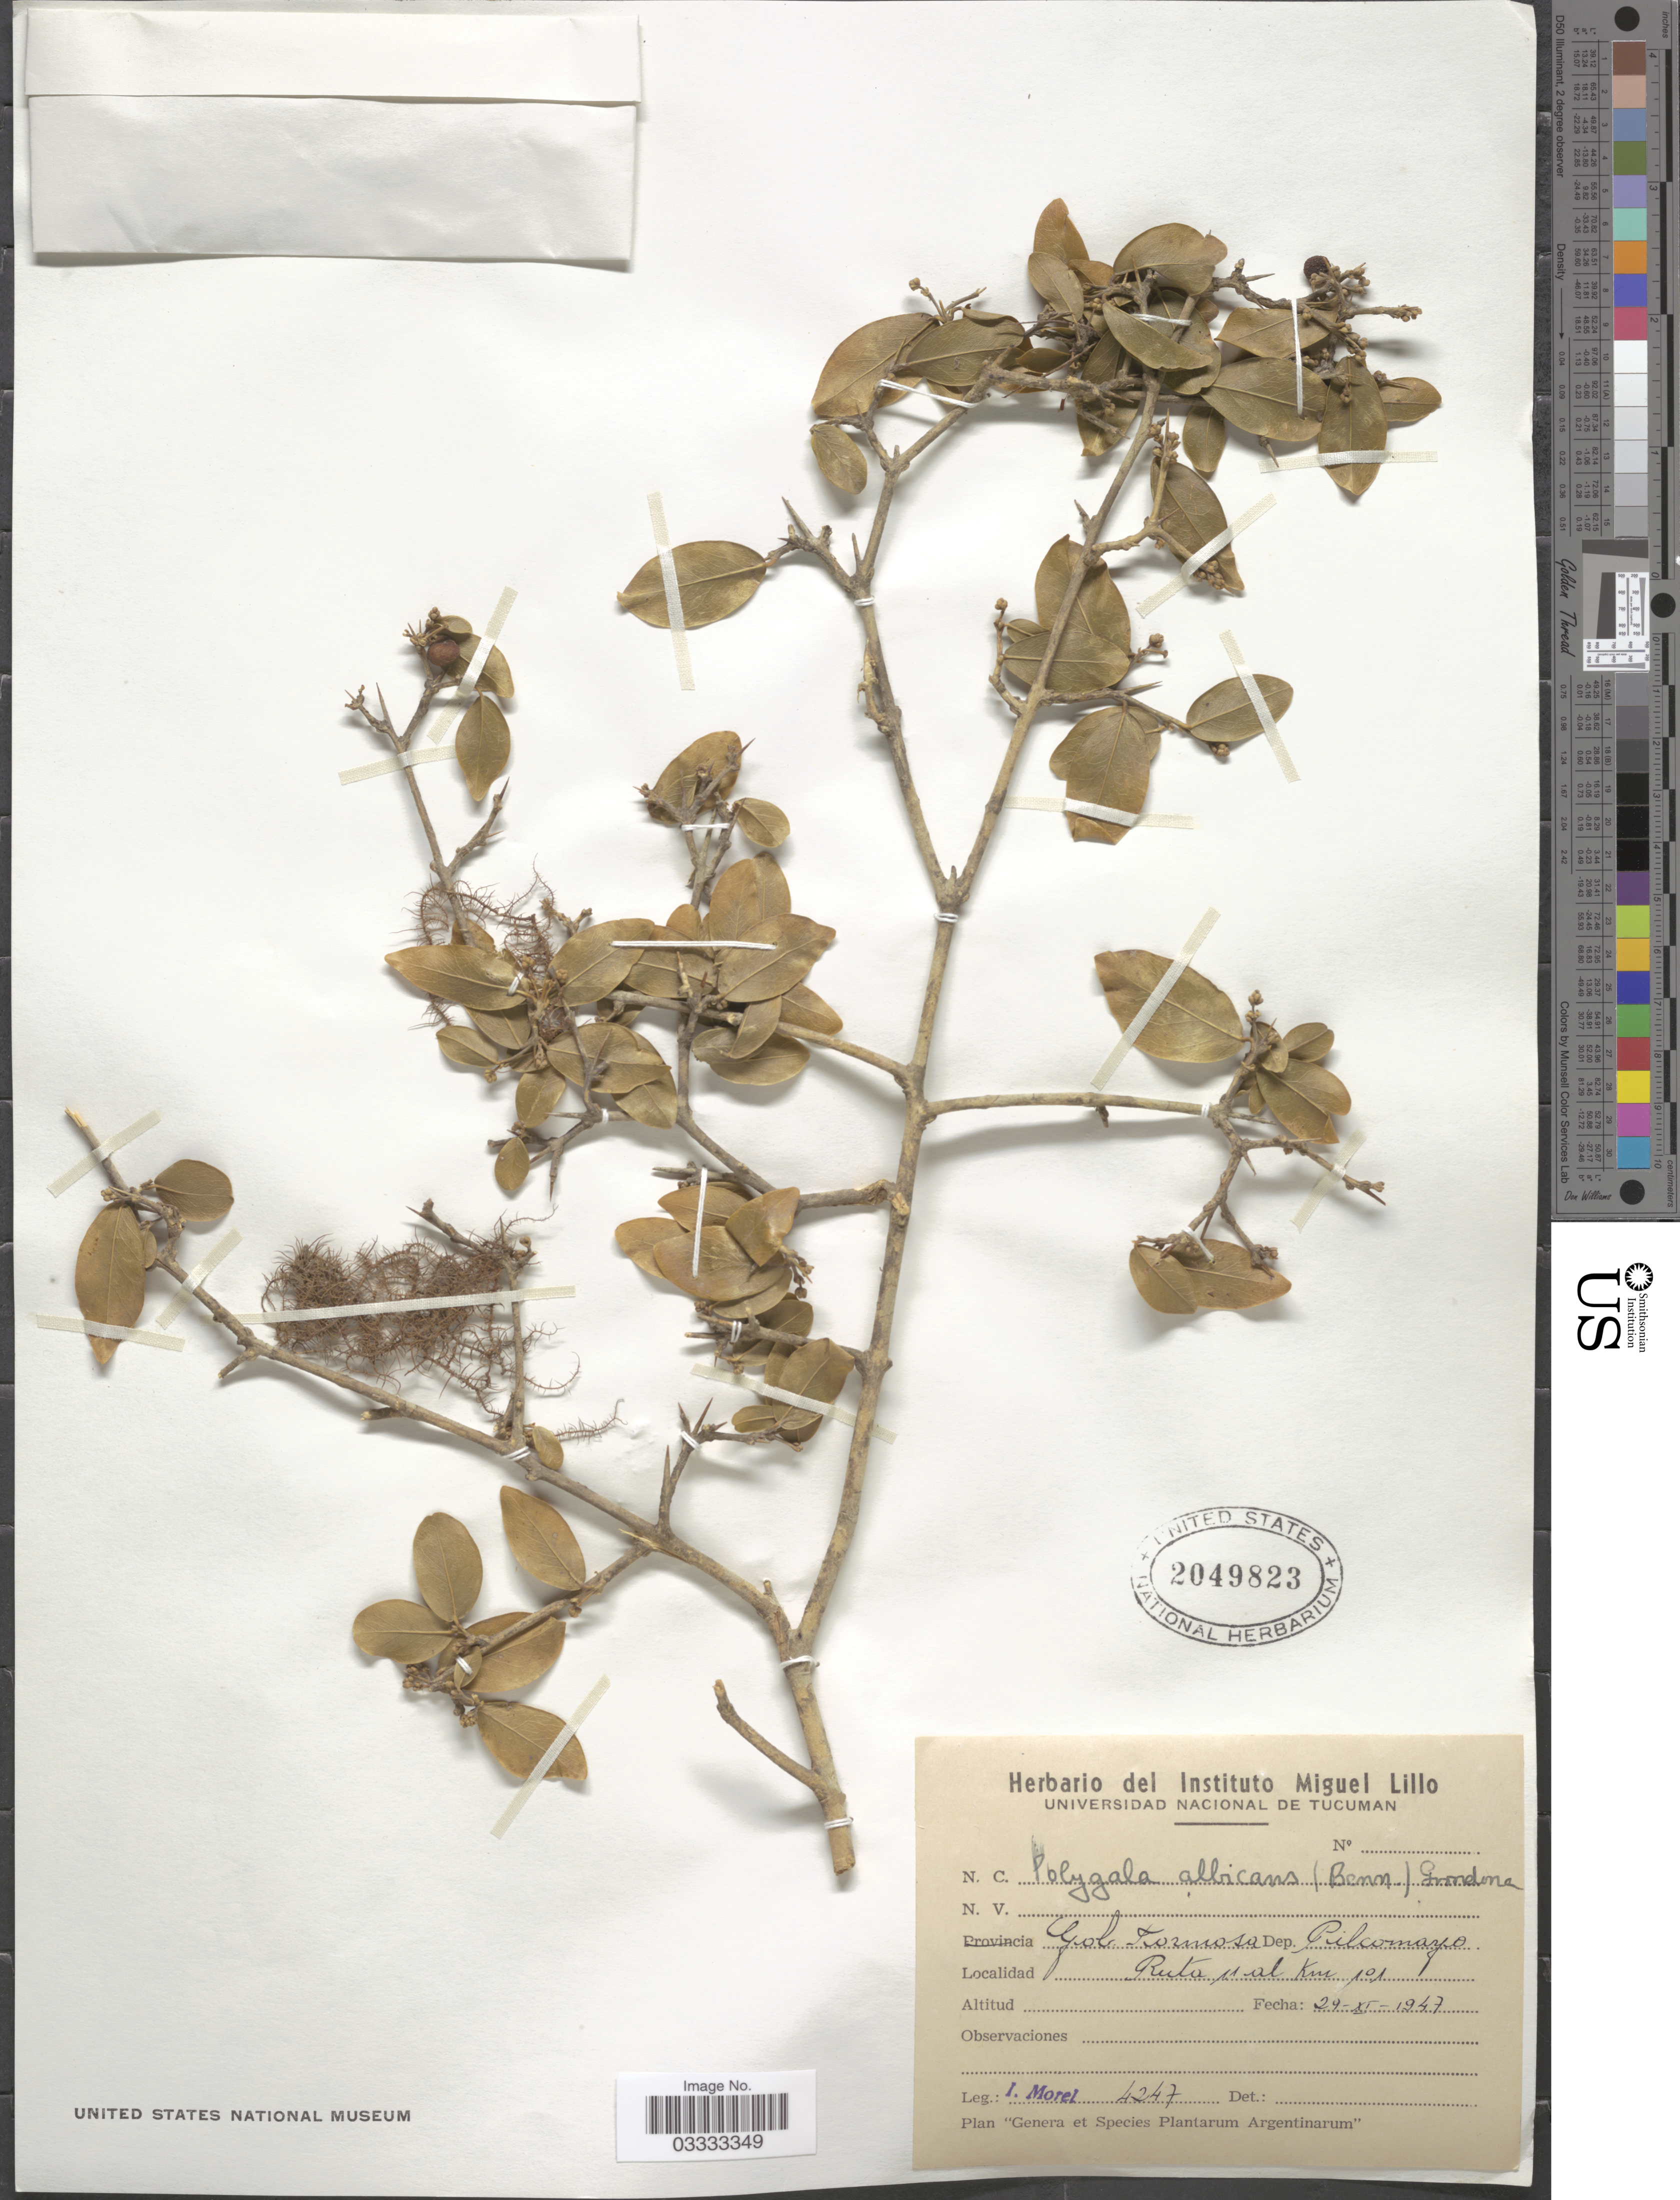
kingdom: Plantae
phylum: Tracheophyta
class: Magnoliopsida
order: Fabales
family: Polygalaceae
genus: Acanthocladus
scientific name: Acanthocladus dichromus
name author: (Steud.) J.F.B. Pastore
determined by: Strong, Mark T., (BOT), Smithsonian Institution - National Museum of Natural History (UNITED STATES)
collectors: I. Morel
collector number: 4247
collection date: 1947-11-29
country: Argentina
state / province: Formosa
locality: Gob. Formosa. Dep. Pilcomayo. Rutá 11 al Km 101.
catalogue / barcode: US 2049823